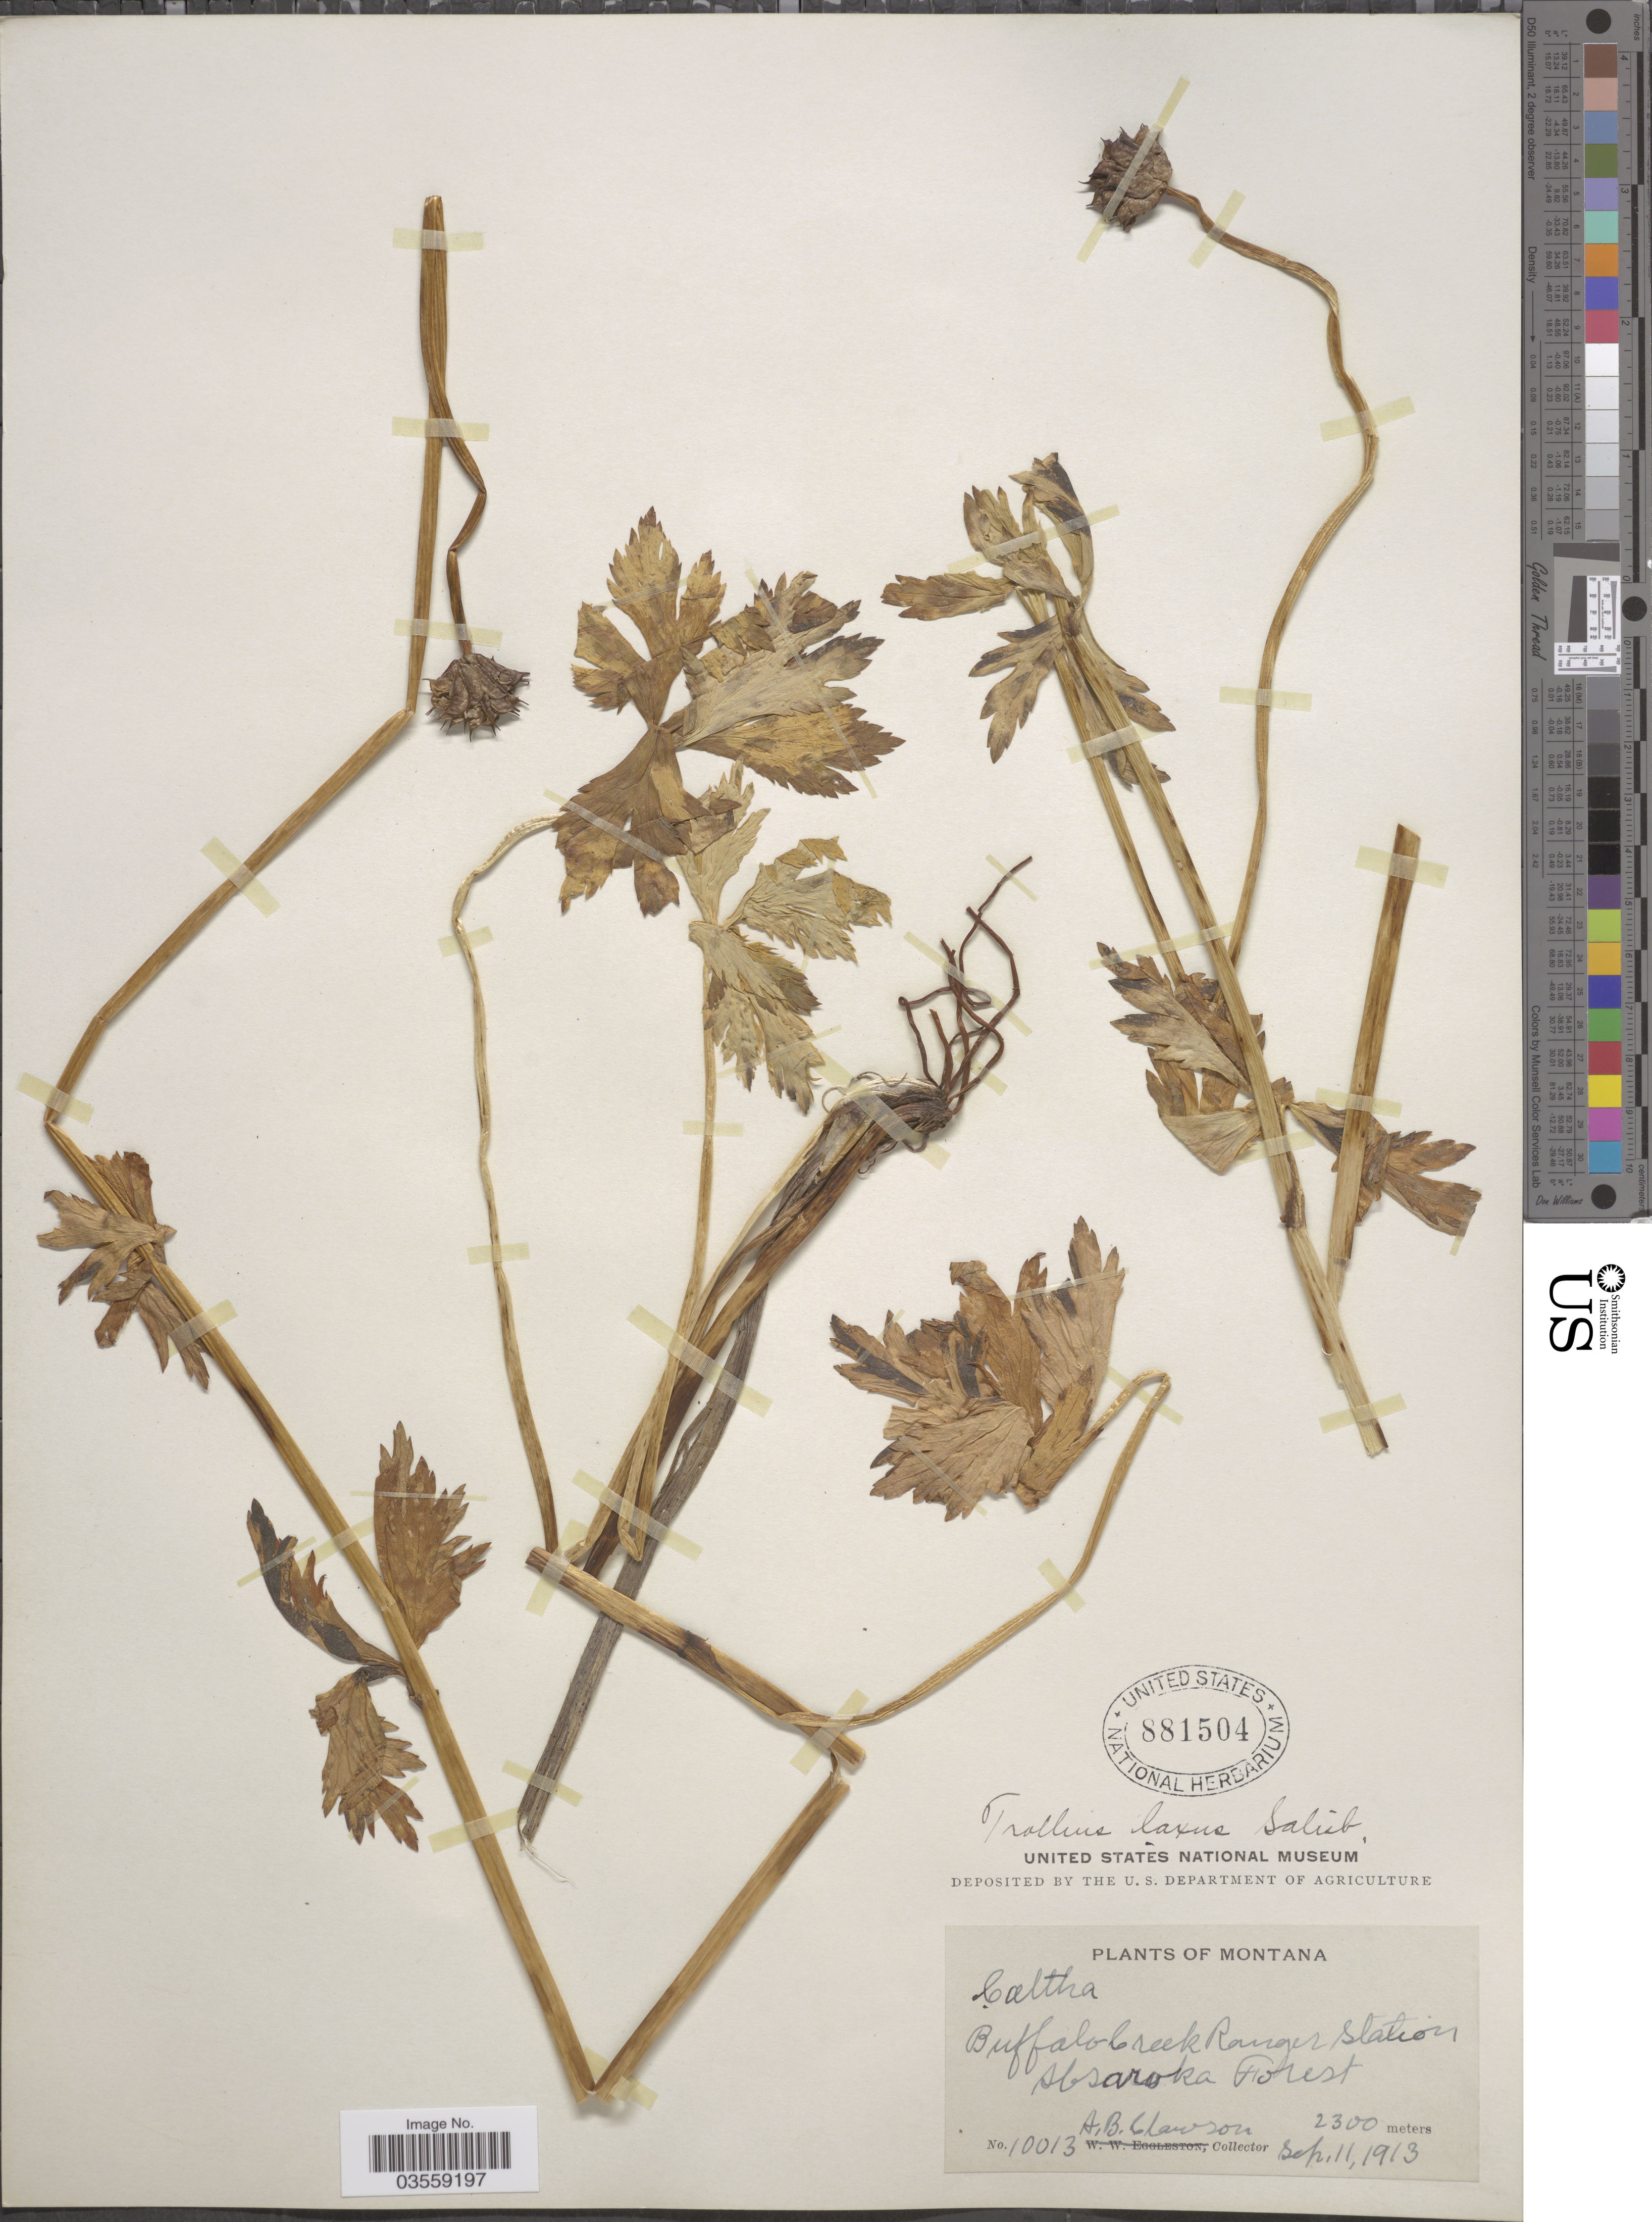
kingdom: Plantae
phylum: Tracheophyta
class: Magnoliopsida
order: Ranunculales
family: Ranunculaceae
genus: Trollius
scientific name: Trollius laxus var. albiflorus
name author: A. Gray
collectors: A. Clawson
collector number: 10013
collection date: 1913-09-11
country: United States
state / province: Montana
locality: Buffalo Creek Ranger Station, Absaroka Forest.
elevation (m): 2300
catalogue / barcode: US 881504